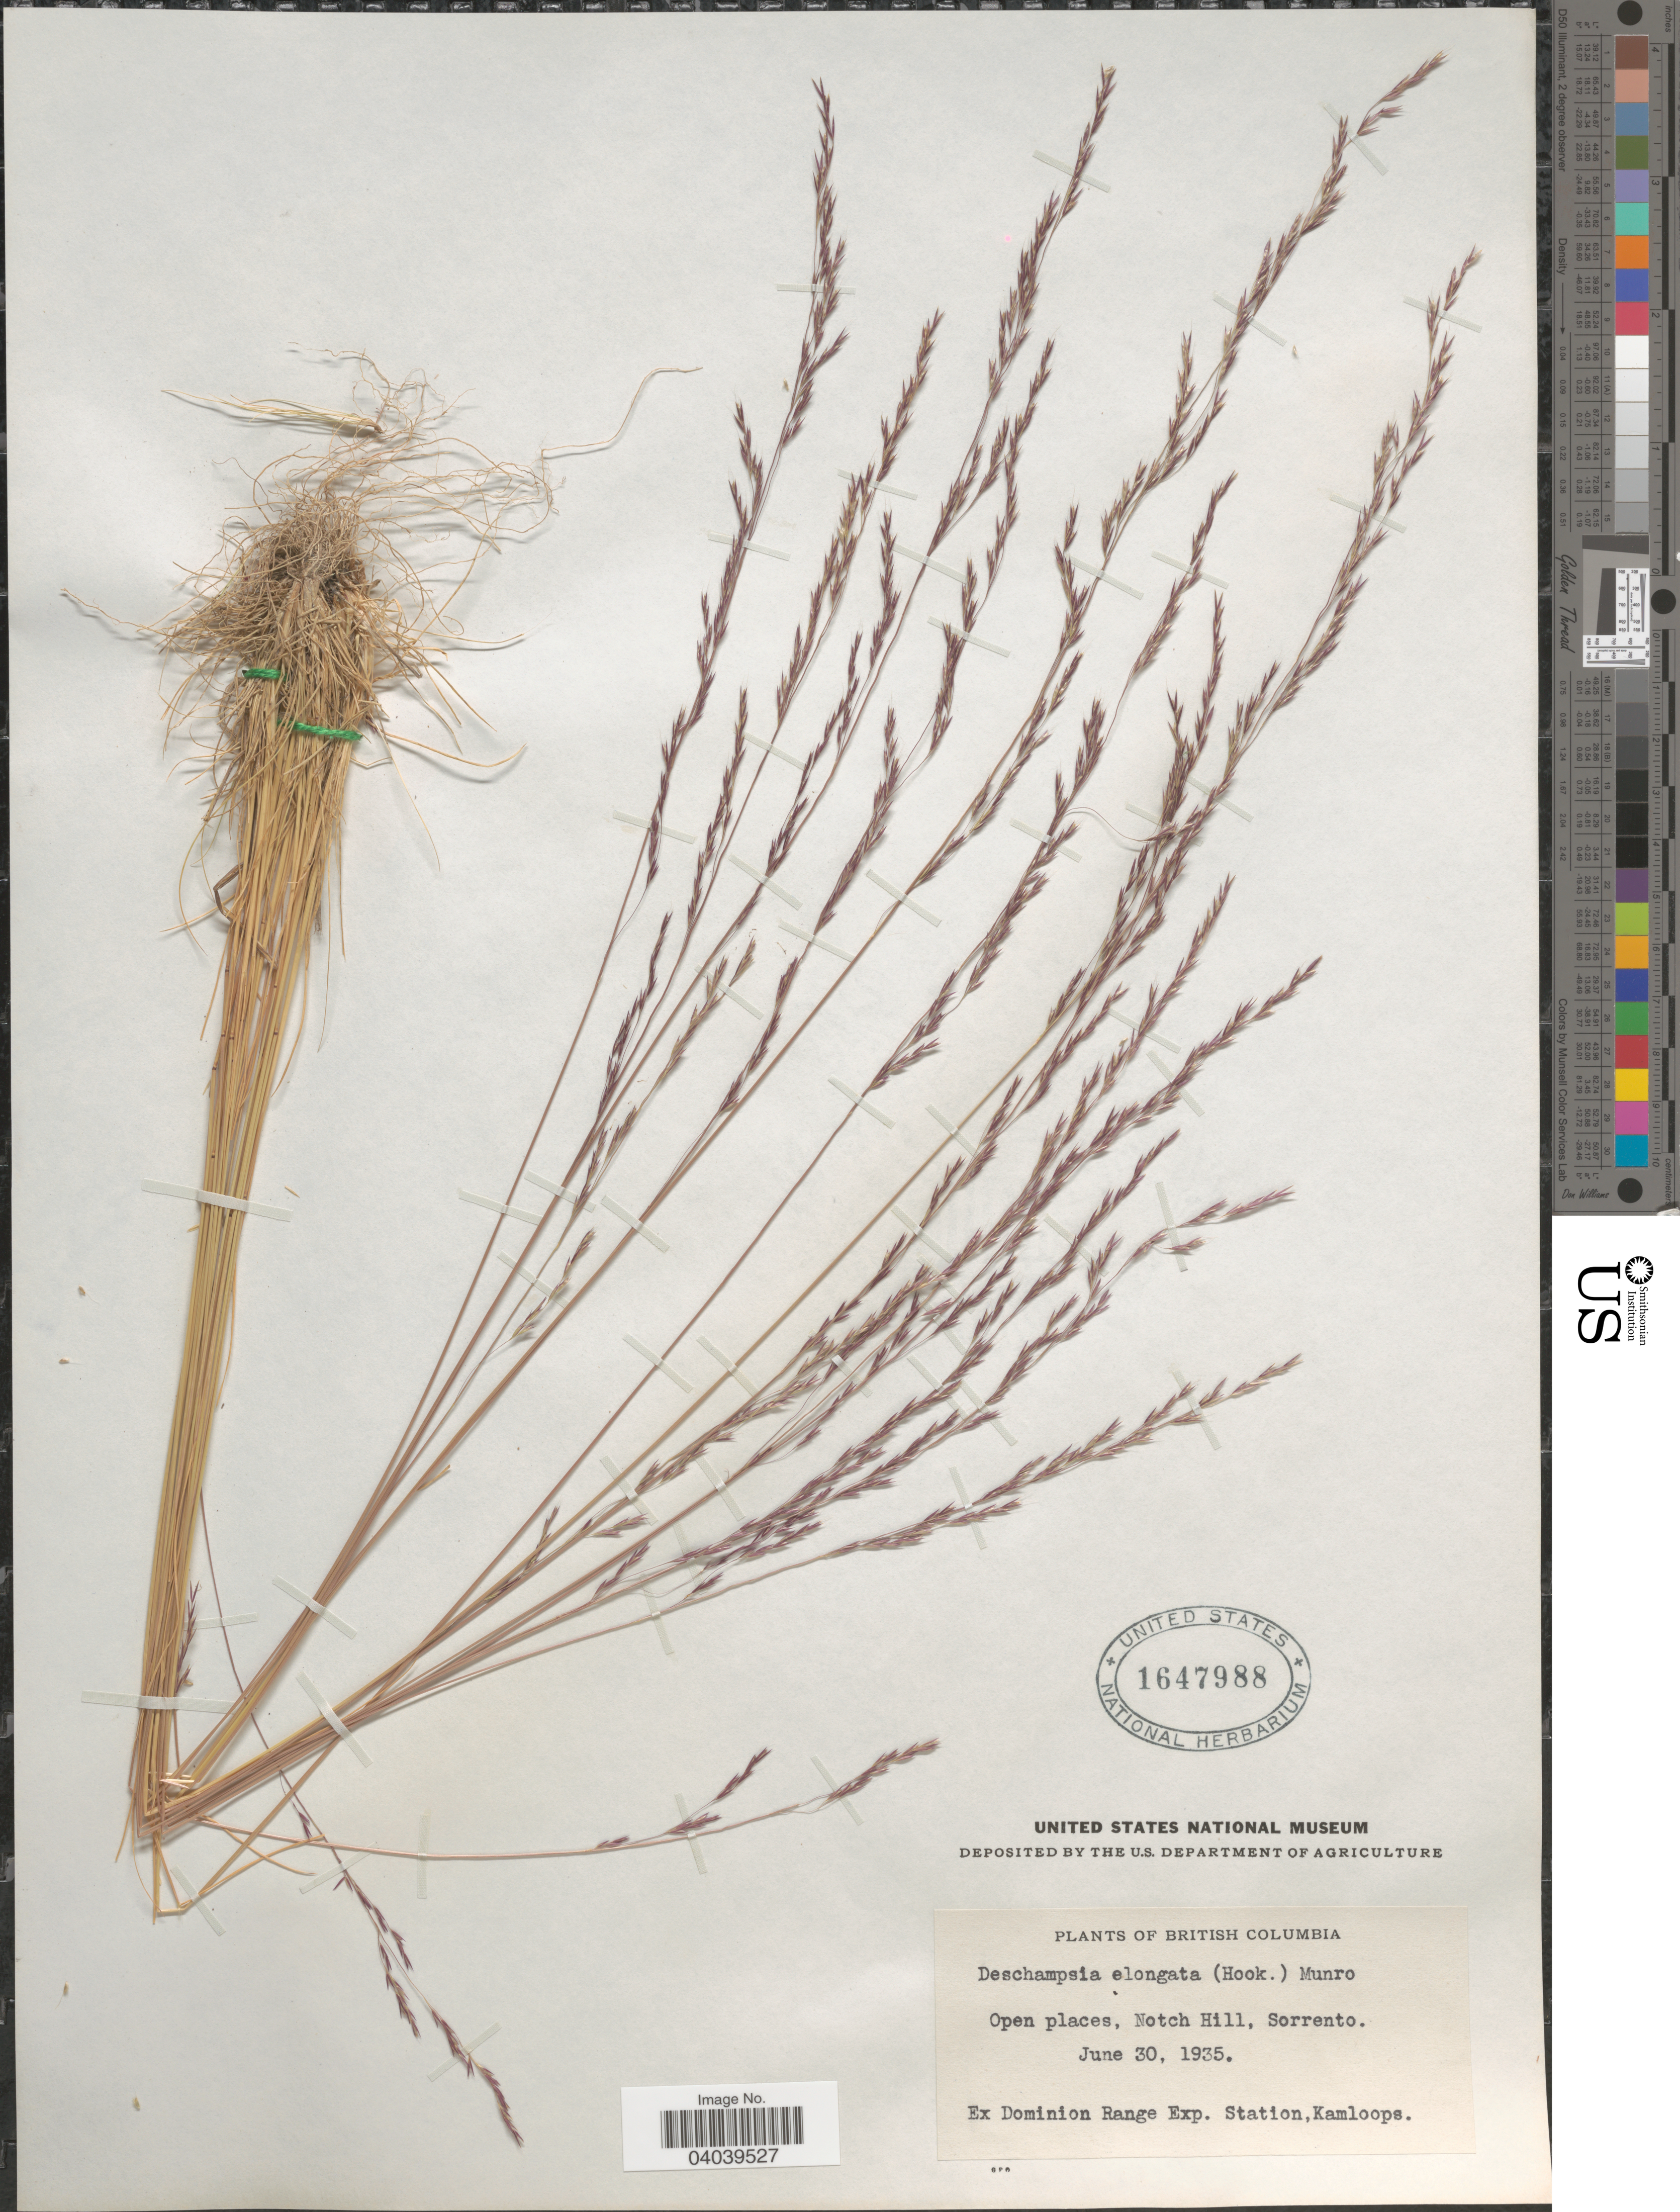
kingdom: Plantae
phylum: Tracheophyta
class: Liliopsida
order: Poales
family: Poaceae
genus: Deschampsia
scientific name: Deschampsia elongata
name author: (Hook.) Munro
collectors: Ex Dominion Range Exp. Station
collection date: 1935-06-30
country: Canada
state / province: British Columbia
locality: Open places, Notch Hill, Sorrento.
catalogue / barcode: US 1647988